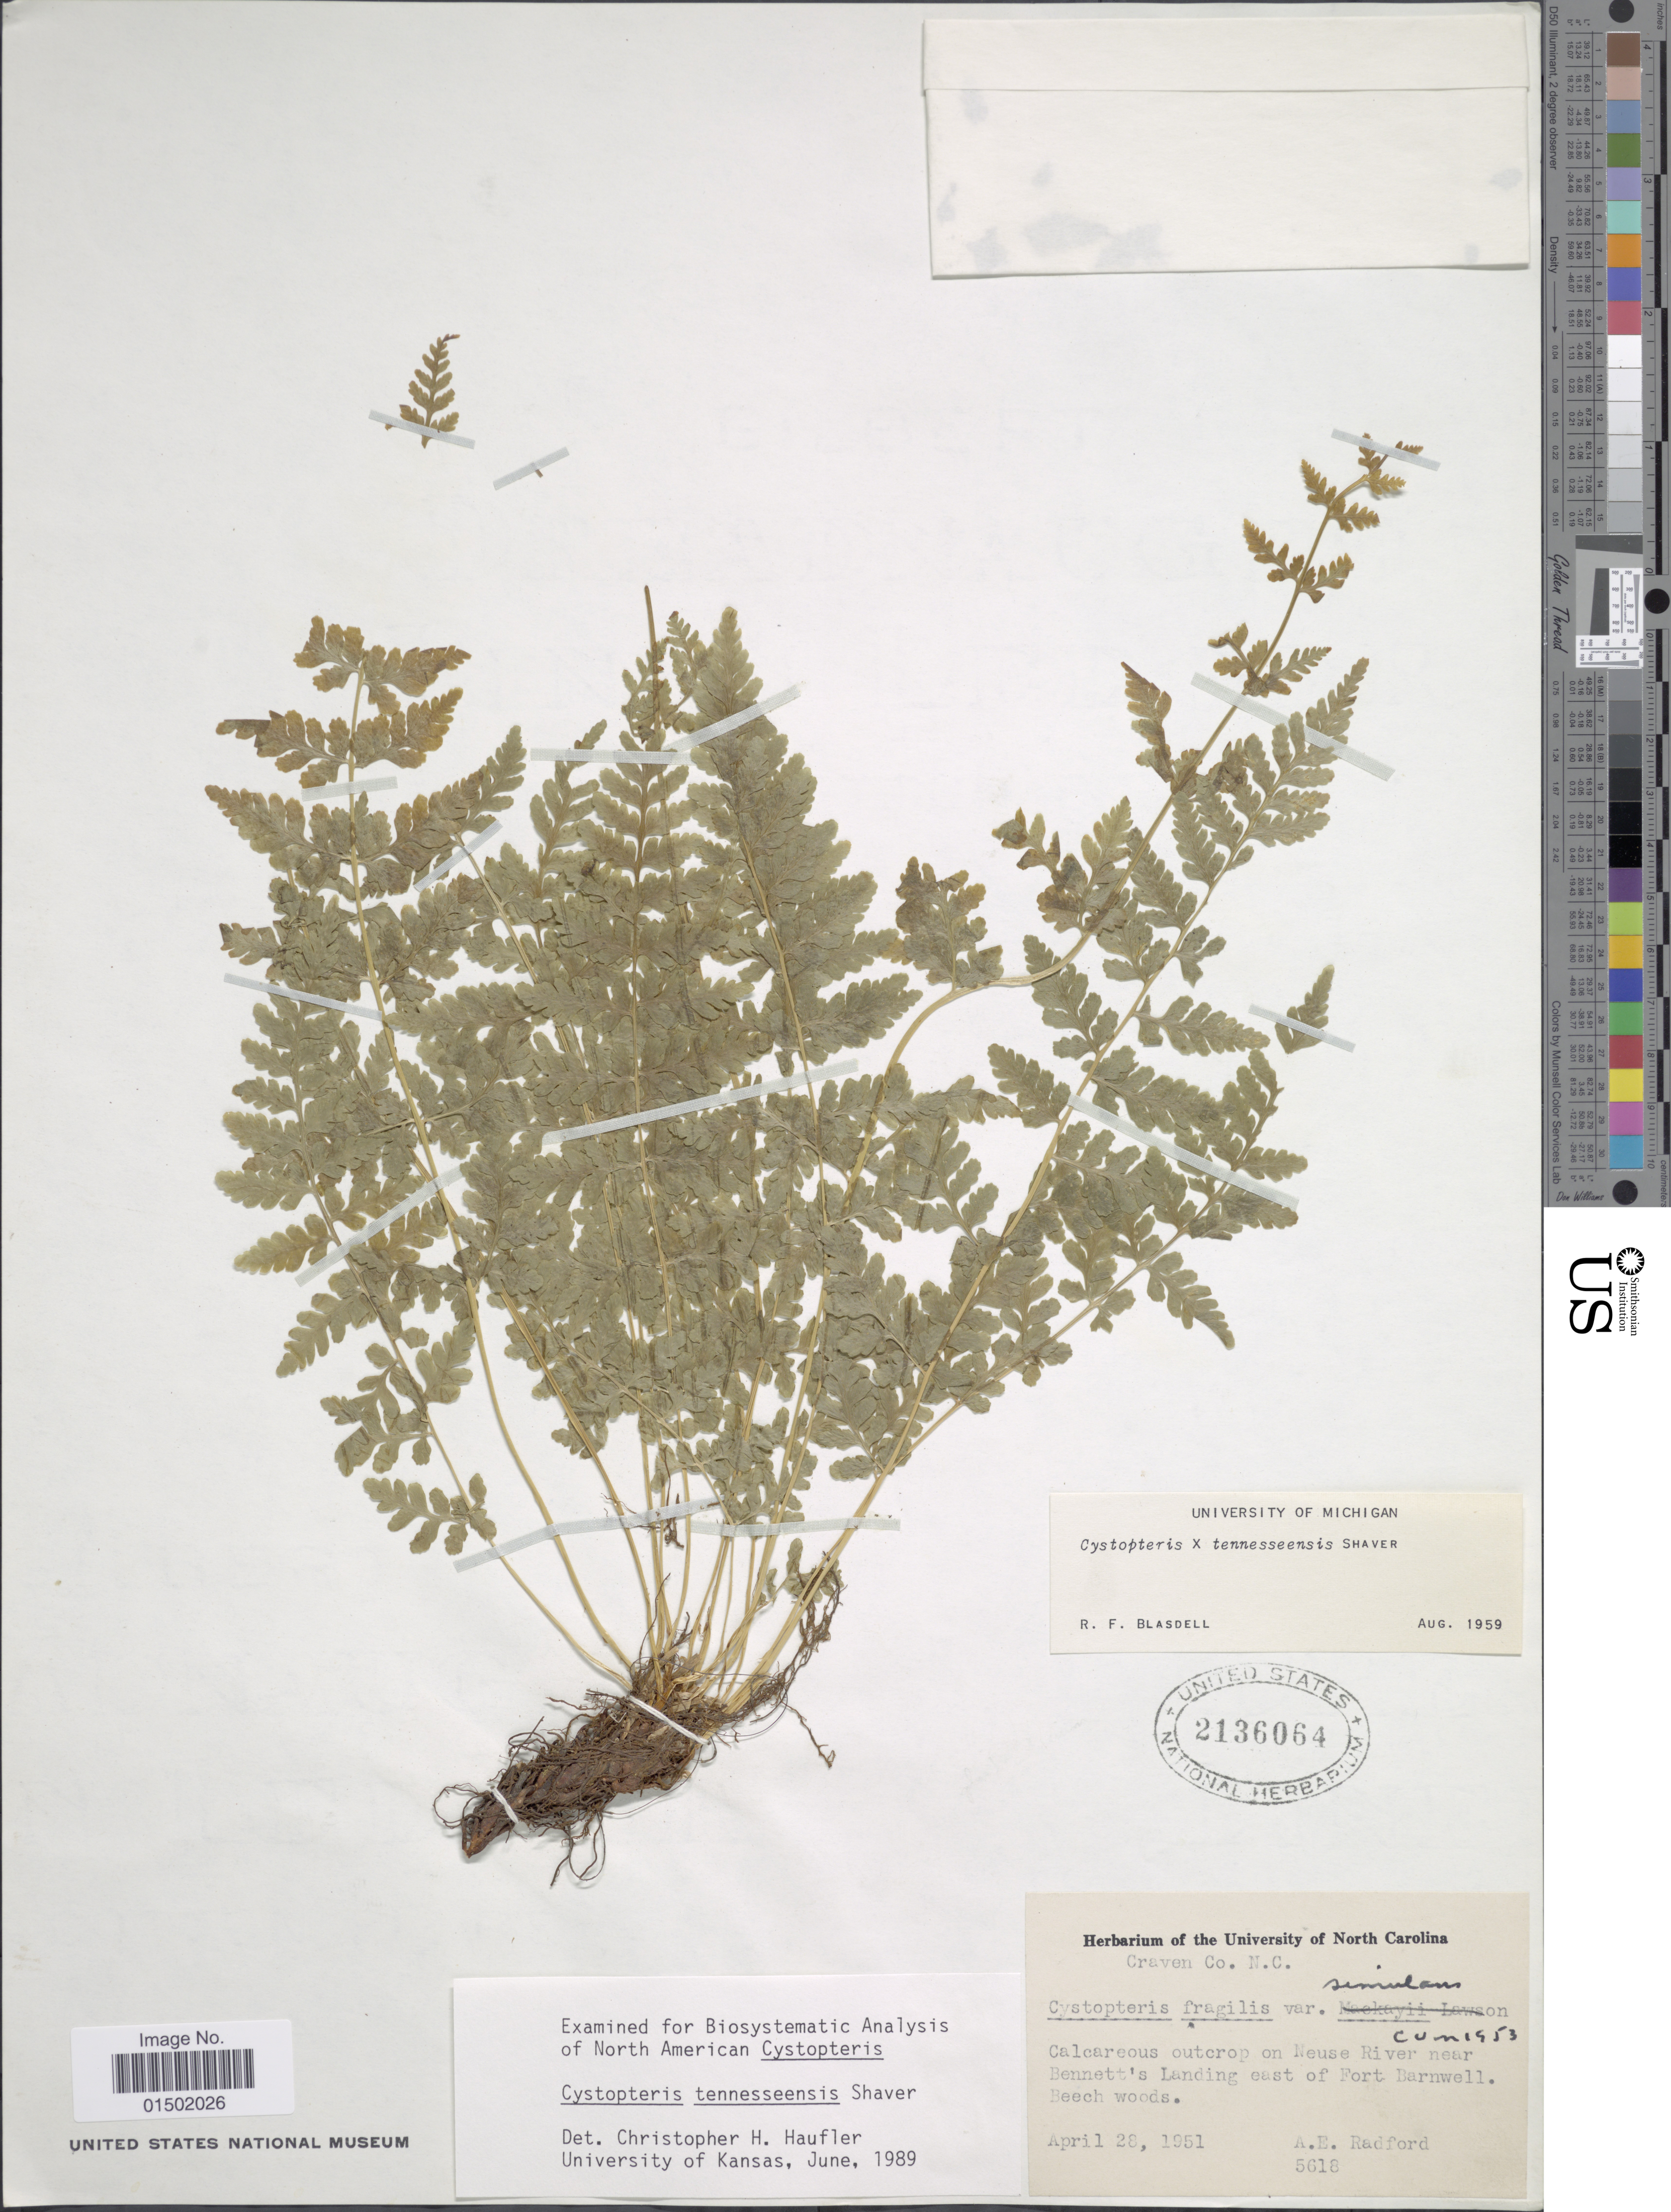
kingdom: Plantae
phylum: Tracheophyta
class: Polypodiopsida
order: Polypodiales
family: Cystopteridaceae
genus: Cystopteris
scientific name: Cystopteris tennesseensis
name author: Shaver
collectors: A. E. Radford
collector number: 5618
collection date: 1951-04-28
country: United States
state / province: North Carolina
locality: Craven Co. Calcareous outcrop on Neuse River near Bennett's Landing east of Fort Barnwell. Beech woods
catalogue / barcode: US 2136064